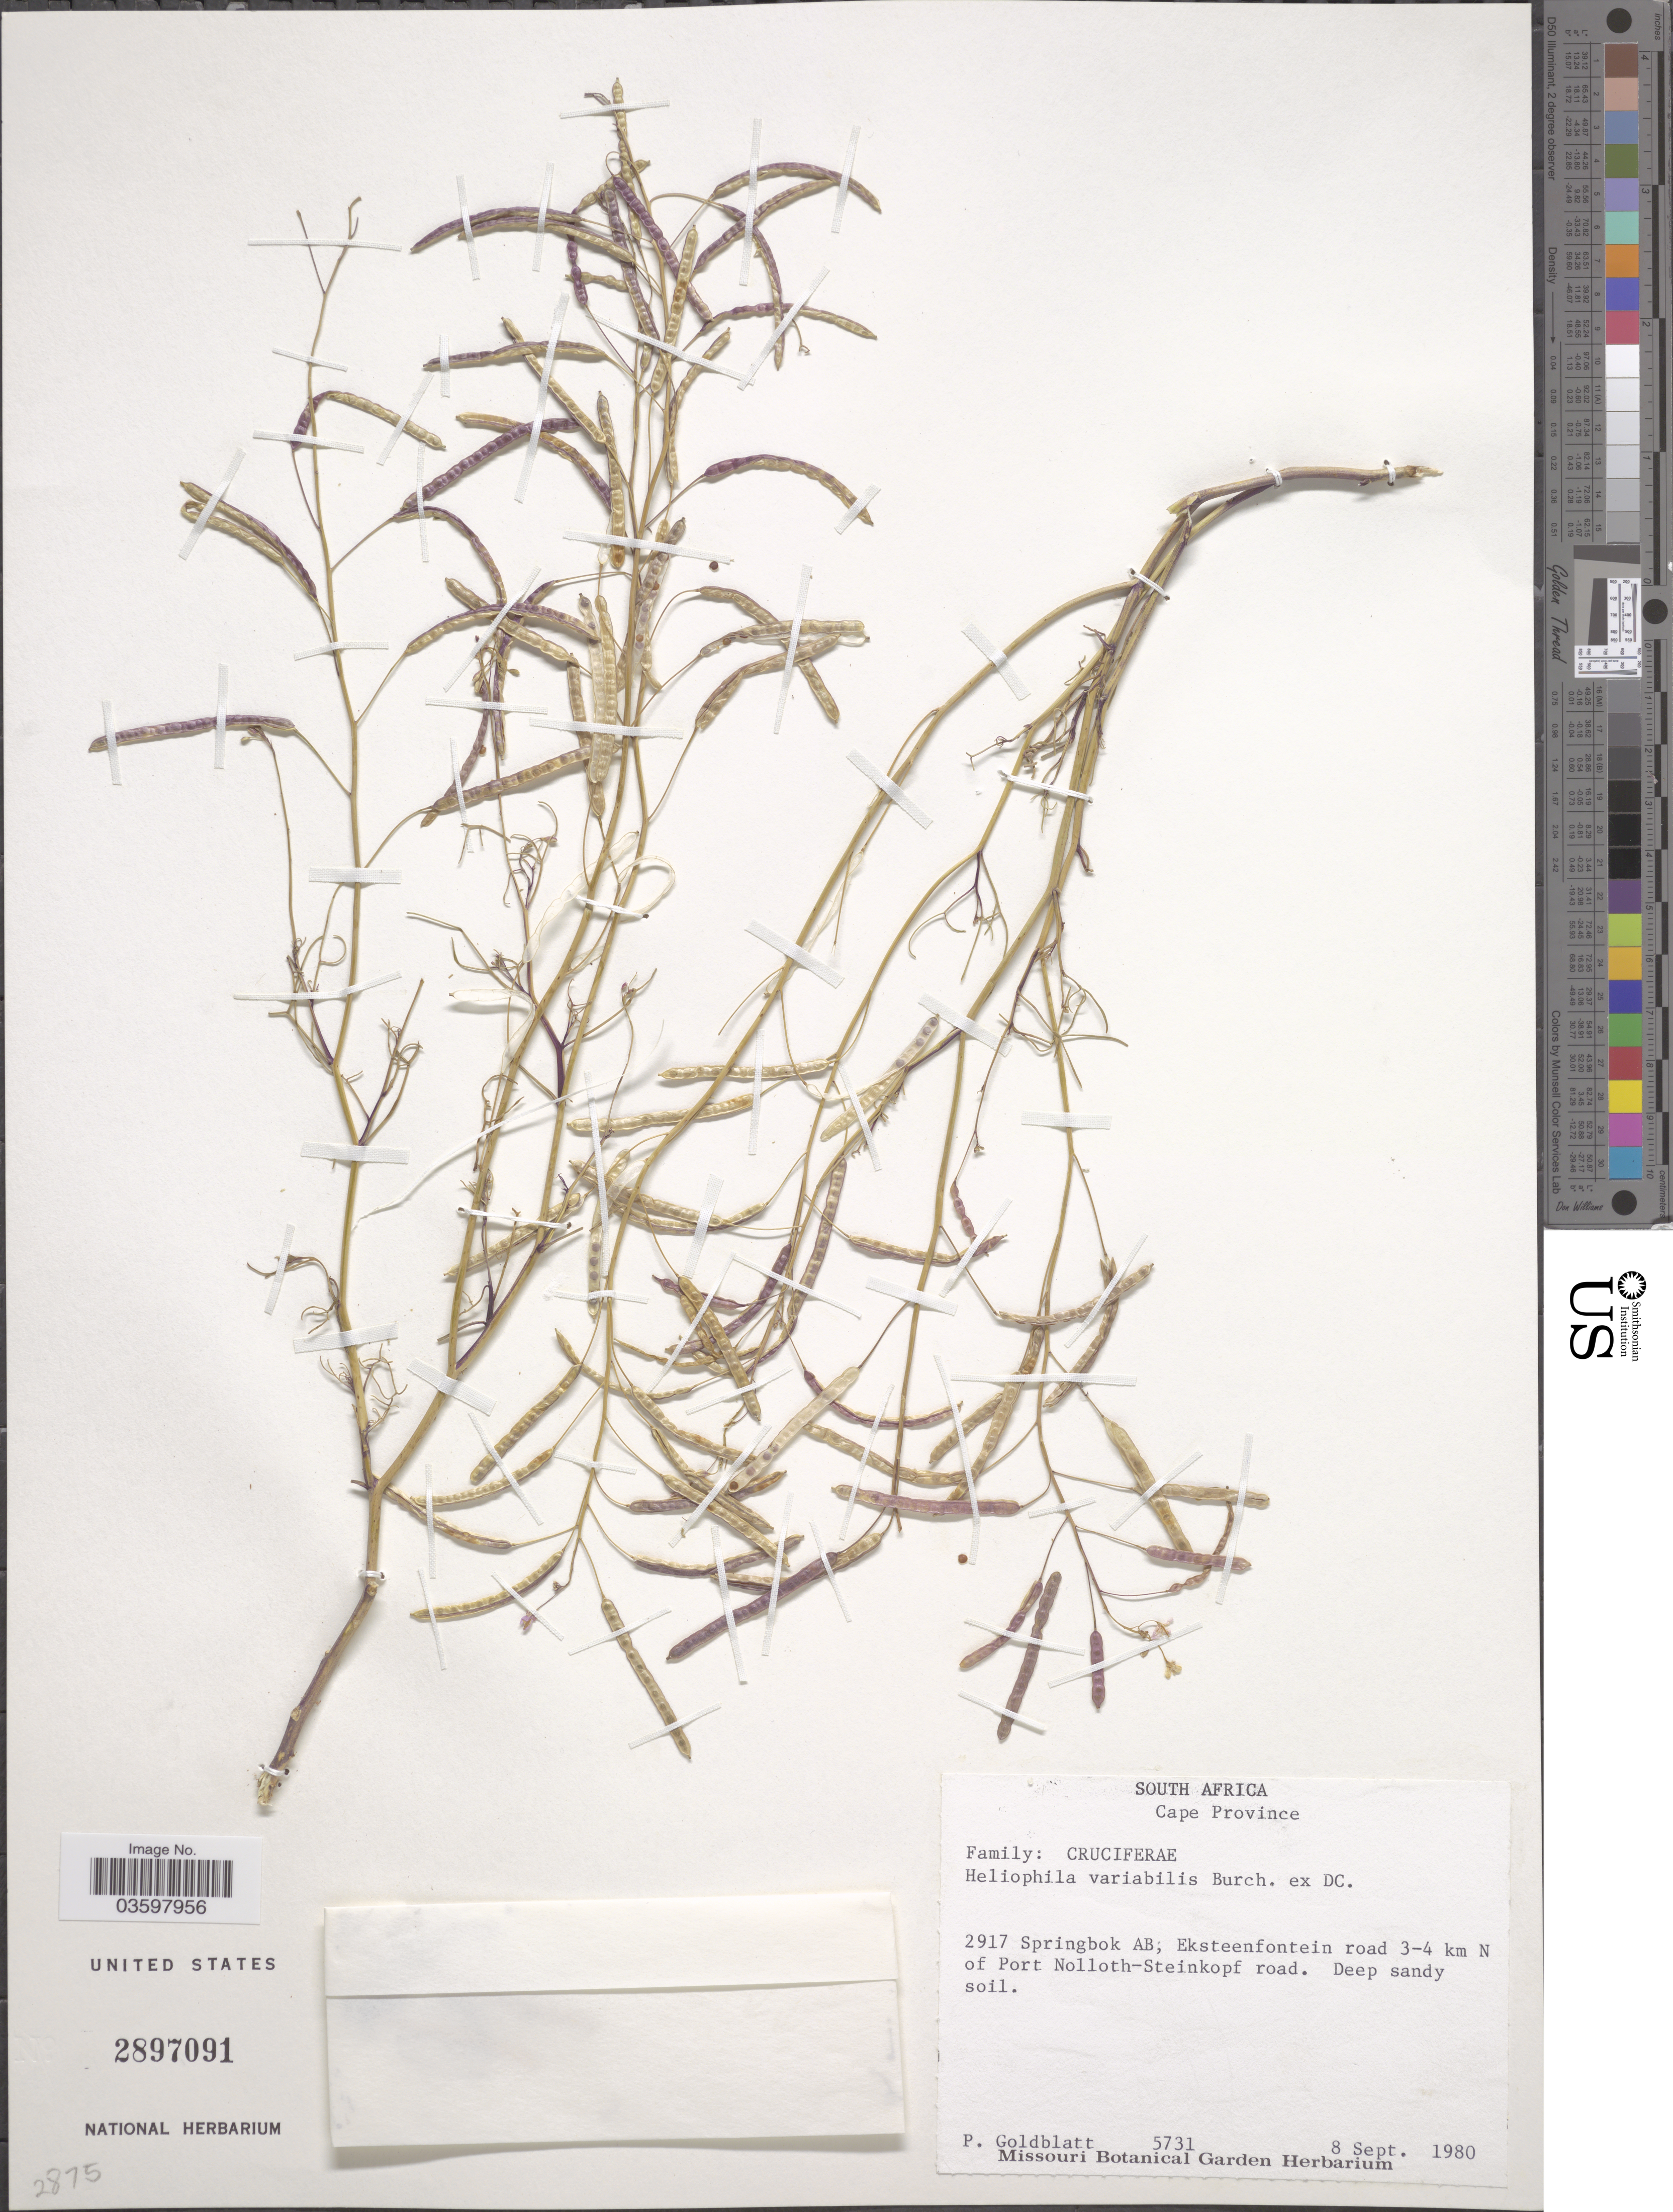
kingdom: Plantae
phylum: Tracheophyta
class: Magnoliopsida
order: Brassicales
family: Brassicaceae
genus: Heliophila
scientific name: Heliophila viminalis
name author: E. Mey. & Sond.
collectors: P. Goldblatt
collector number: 5731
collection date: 1980-09-08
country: South Africa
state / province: Northern Cape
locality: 2917 Springbok AB; Eksteenfontein road 3-4 km N of Port Nolloth-Steinkopf road.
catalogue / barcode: US 2897091